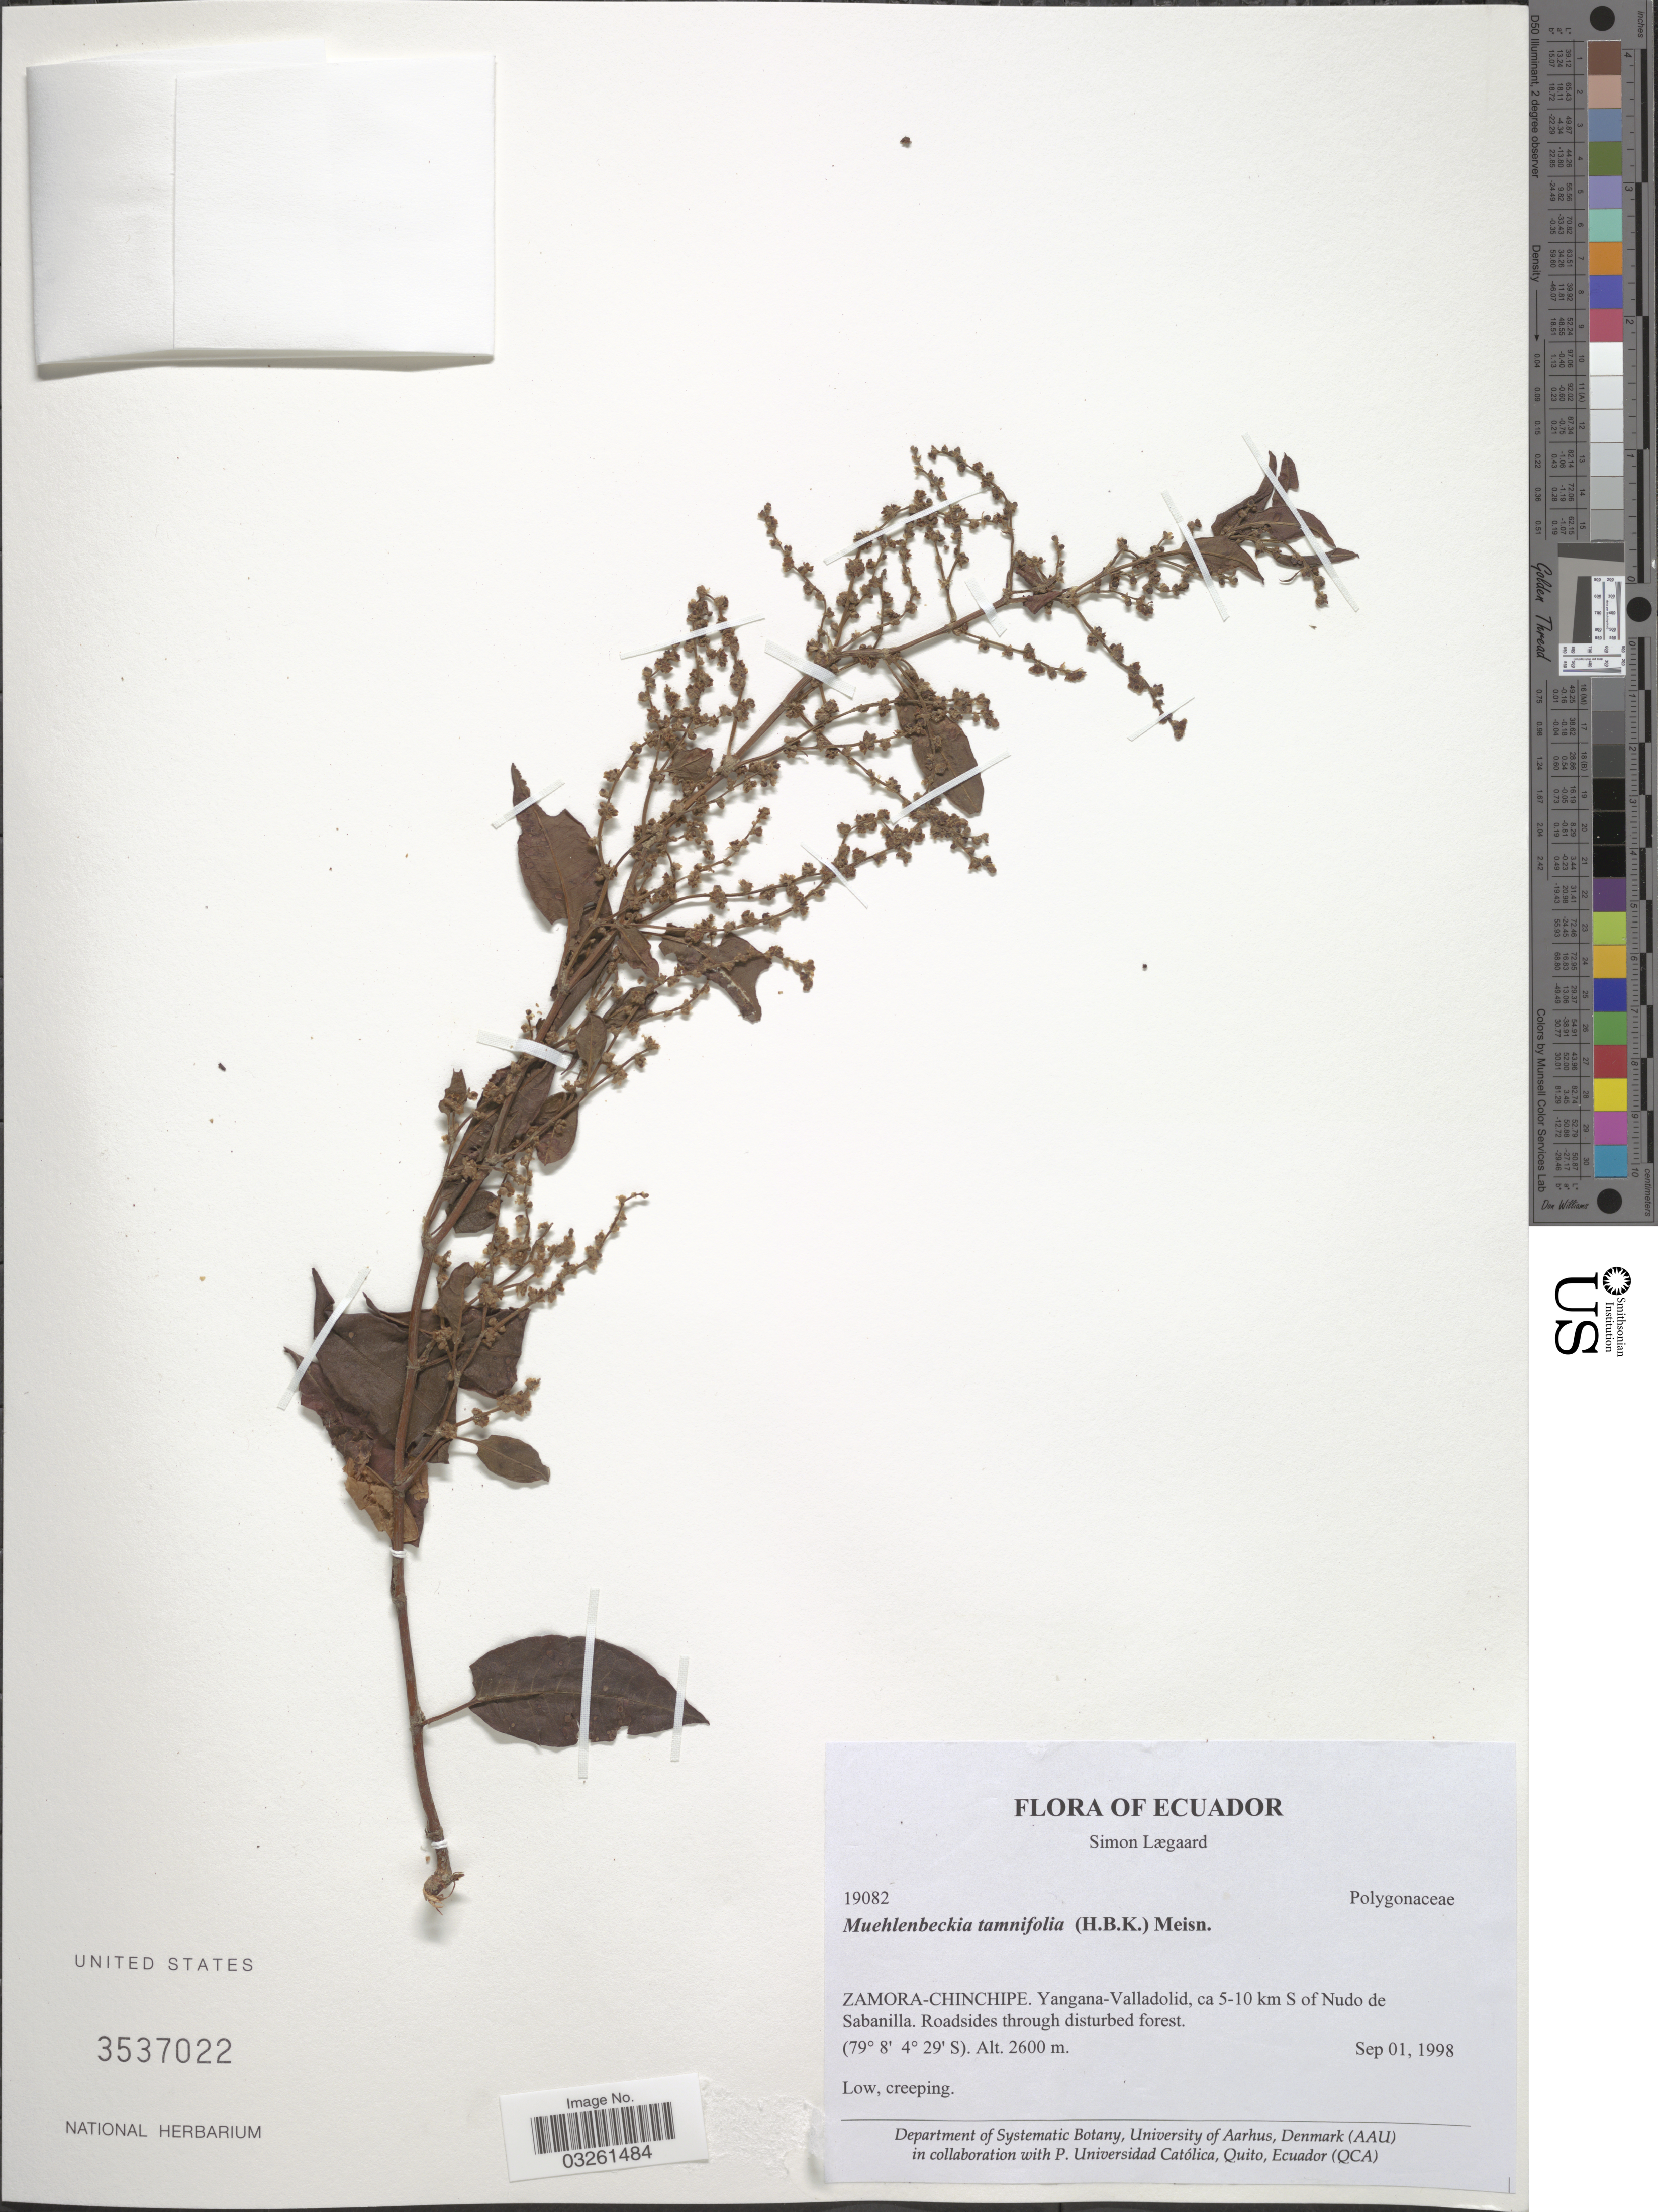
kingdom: Plantae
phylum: Tracheophyta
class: Magnoliopsida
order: Caryophyllales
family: Polygonaceae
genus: Muehlenbeckia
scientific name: Muehlenbeckia tamnifolia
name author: (Kunth) Meisn.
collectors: S. Lægaard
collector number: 19082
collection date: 1998-09-01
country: Ecuador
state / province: Zamora-Chinchipe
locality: Yangana-Valladolid, ca. 5-10 km S of Nudo de Sabanilla.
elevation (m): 2600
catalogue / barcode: US 3537022